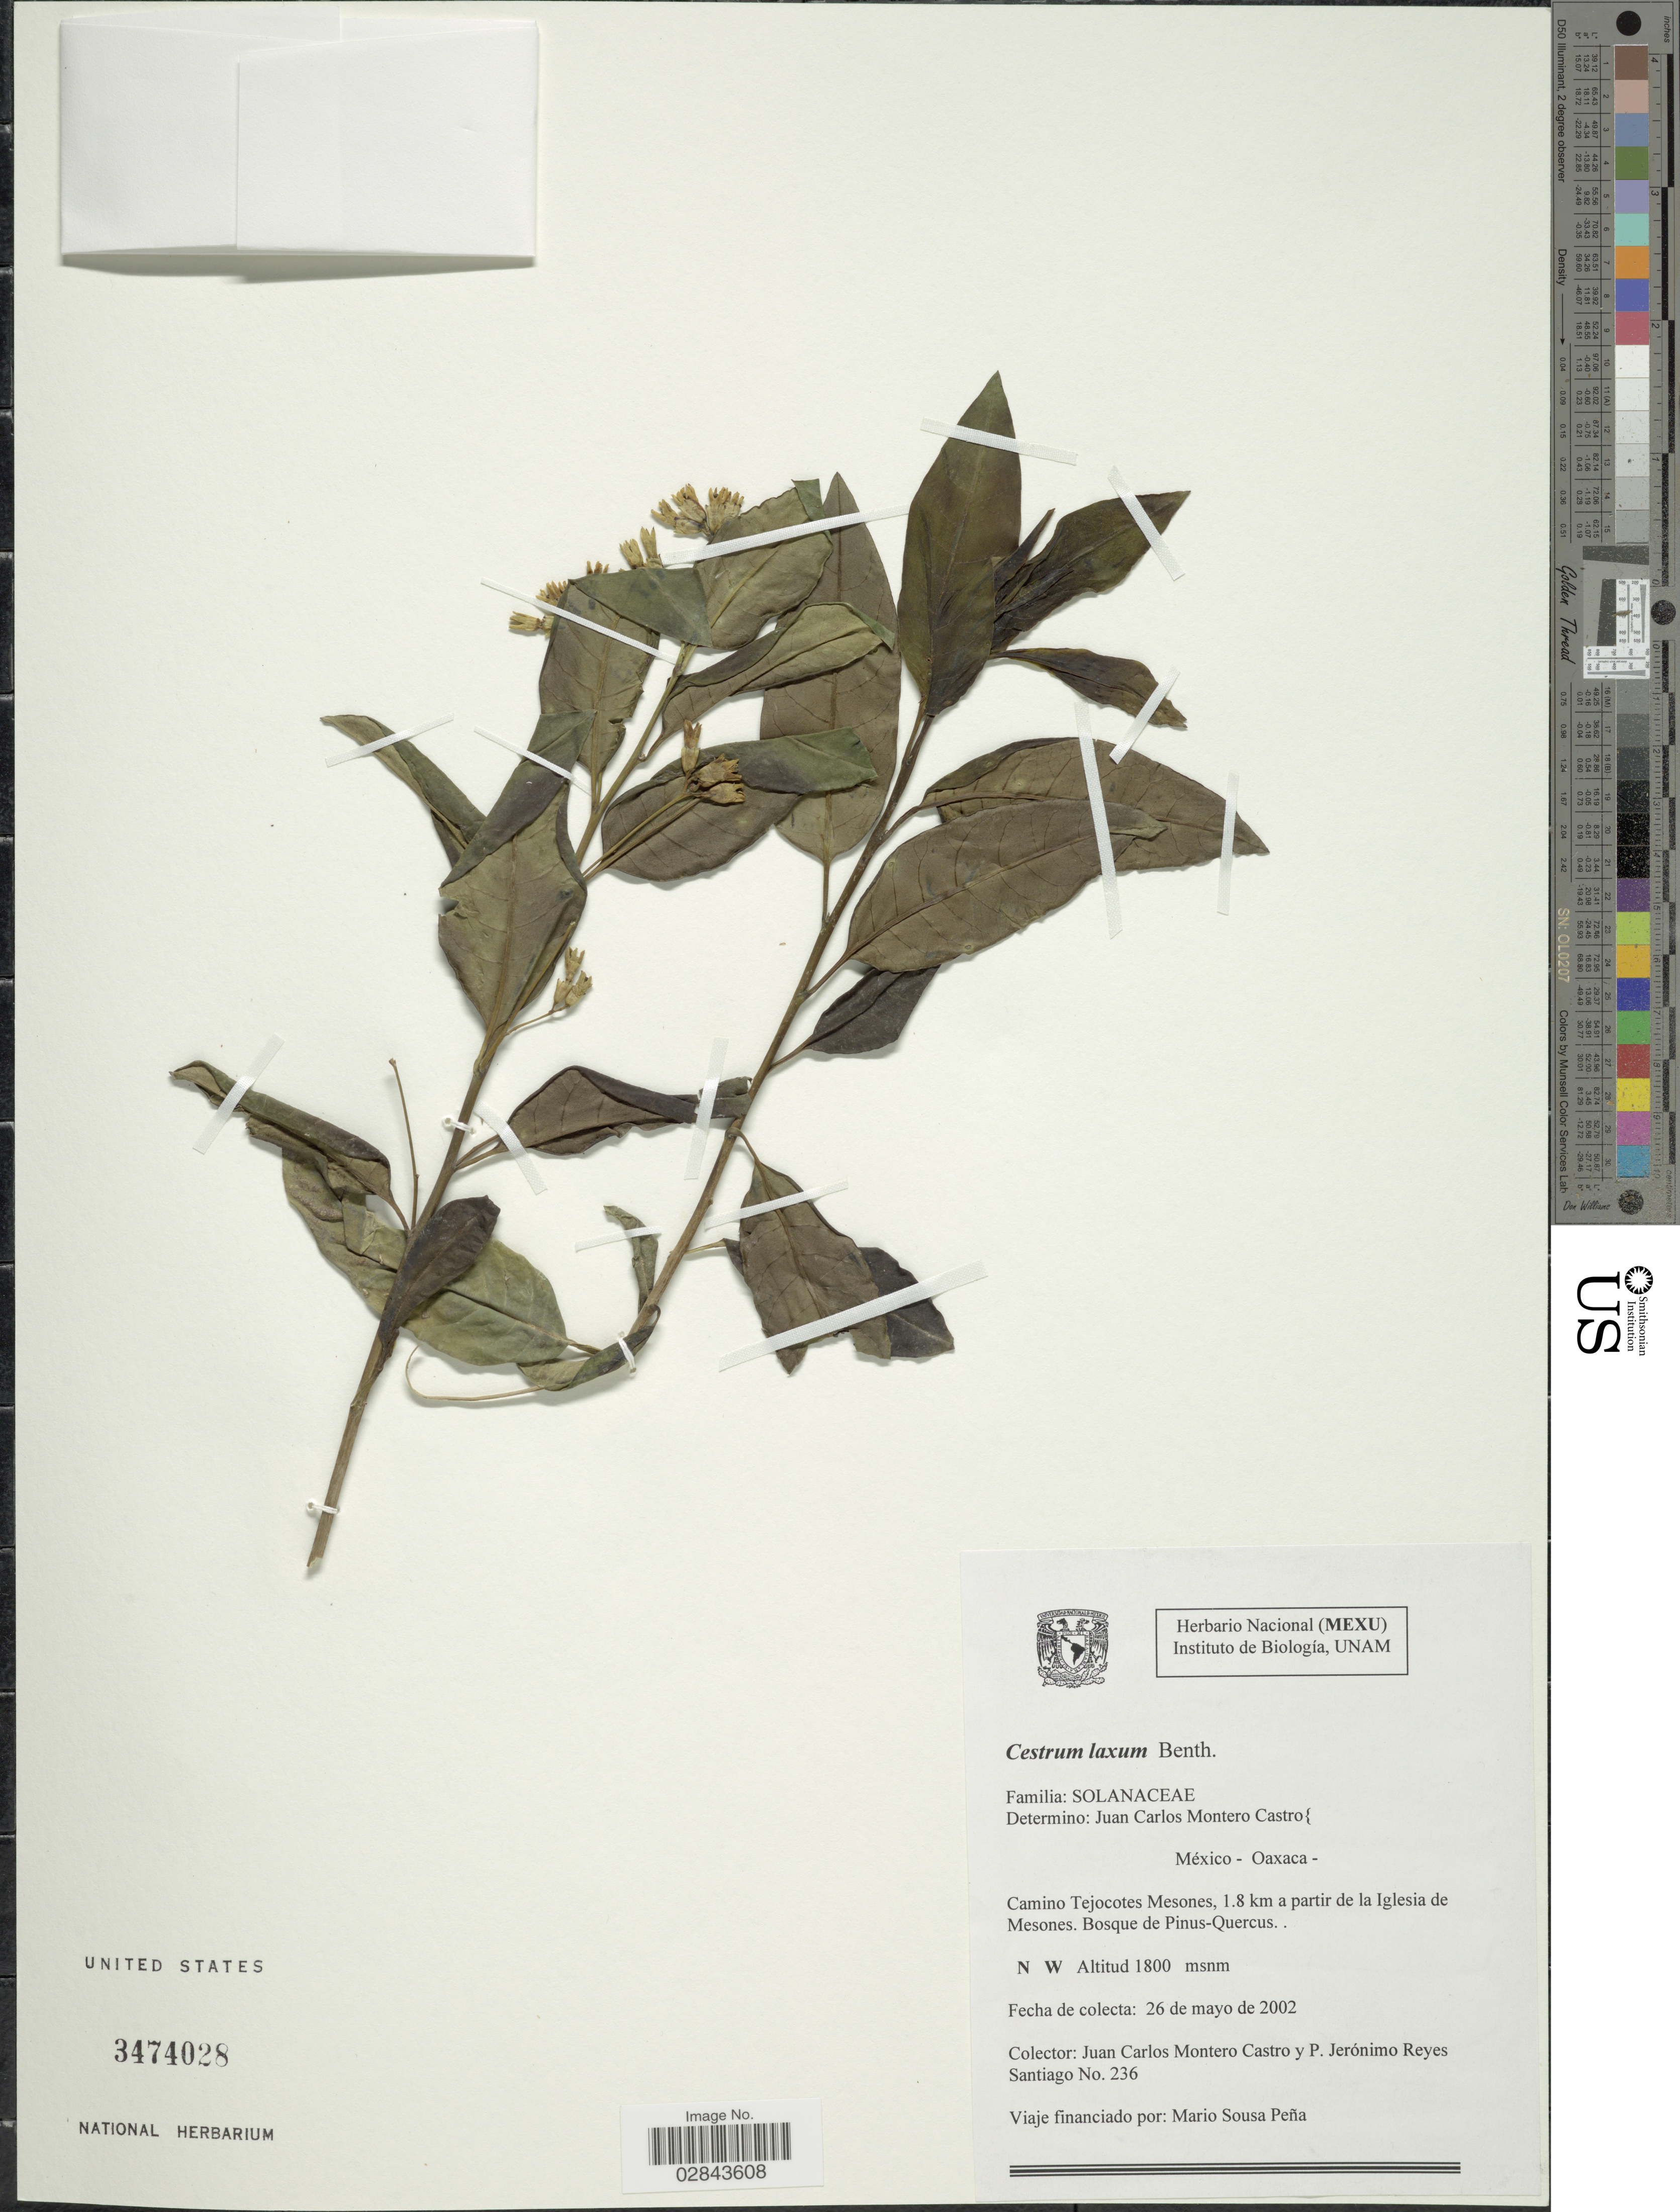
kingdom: Plantae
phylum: Tracheophyta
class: Magnoliopsida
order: Solanales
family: Solanaceae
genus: Cestrum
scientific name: Cestrum laxum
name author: Benth.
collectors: J. Montero-Castro & J. Santiago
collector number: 236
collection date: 2002-05-26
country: Mexico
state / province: Oaxaca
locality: Camino Tejocotes Mesones, 1.8 km a partir de la Iglesia de Mesones.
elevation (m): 1800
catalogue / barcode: US 3474028